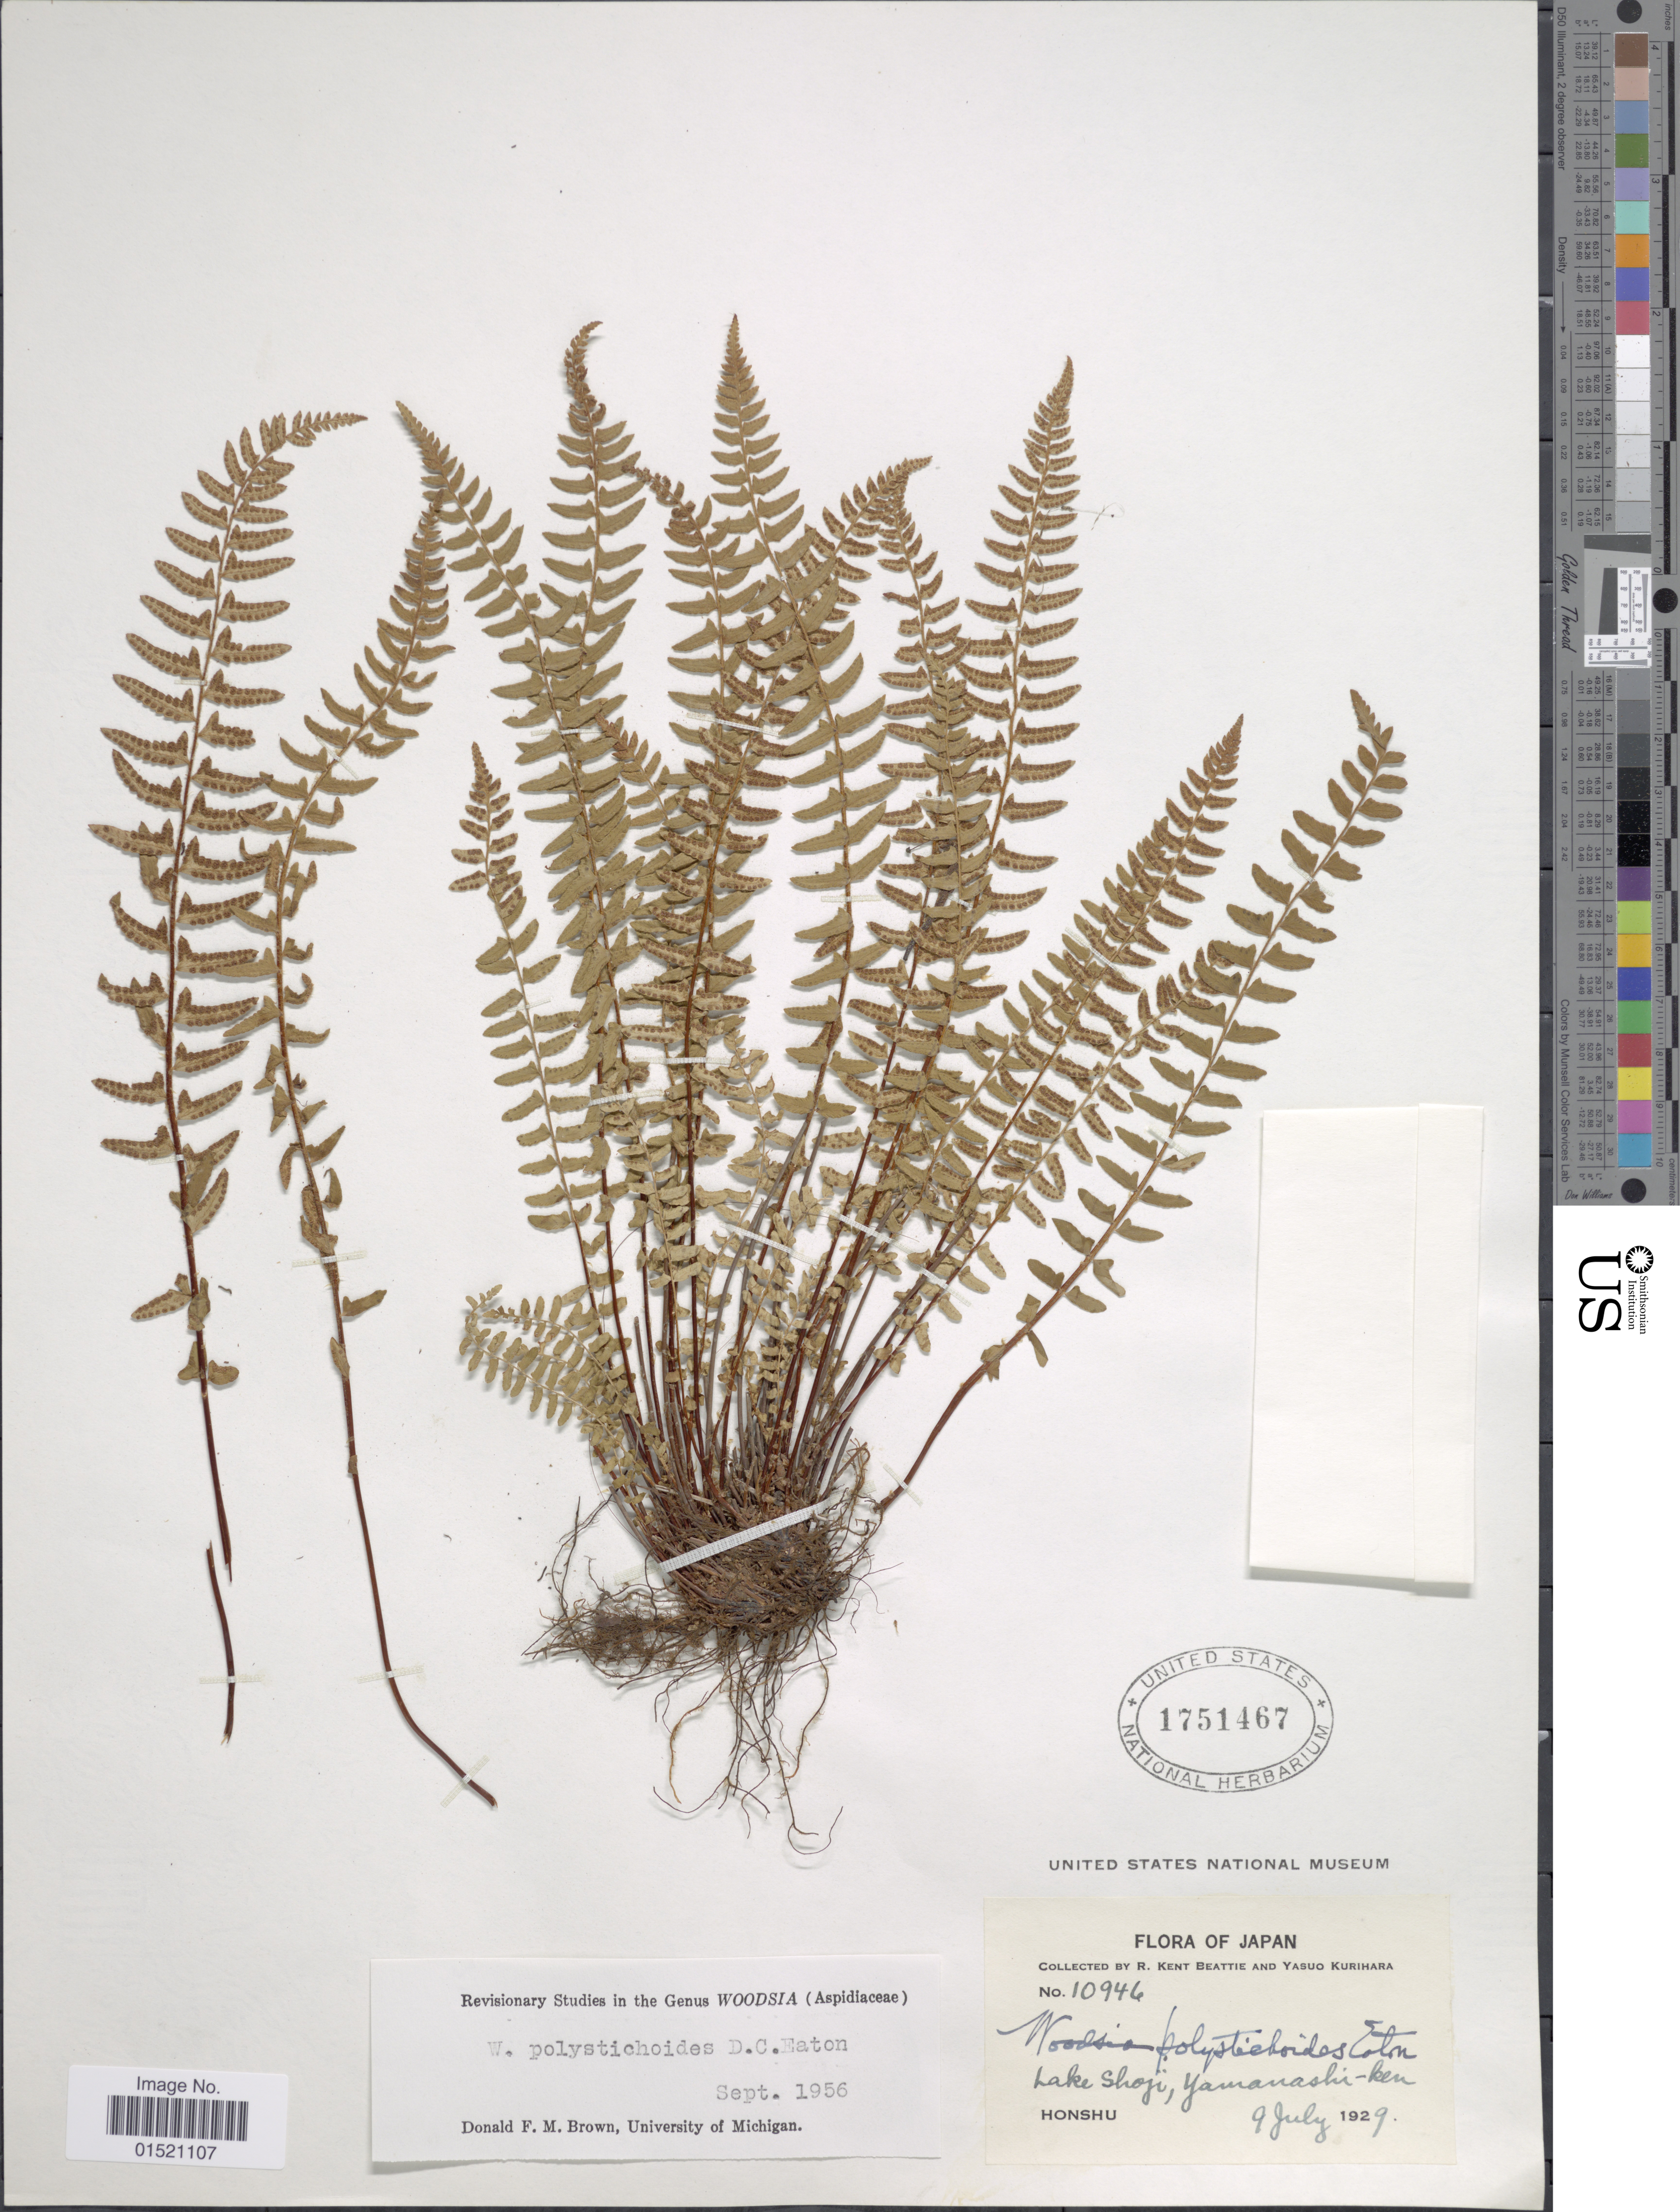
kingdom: Plantae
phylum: Tracheophyta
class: Polypodiopsida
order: Polypodiales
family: Woodsiaceae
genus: Woodsia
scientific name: Woodsia polystichoides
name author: D.C. Eaton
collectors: R. K. Beattie & Y. Kurihara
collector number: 10946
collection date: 1929-07-09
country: Japan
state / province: Yamanasi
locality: Lake Shoji, Yamanashi-ken, Honshu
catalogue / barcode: US 1751467